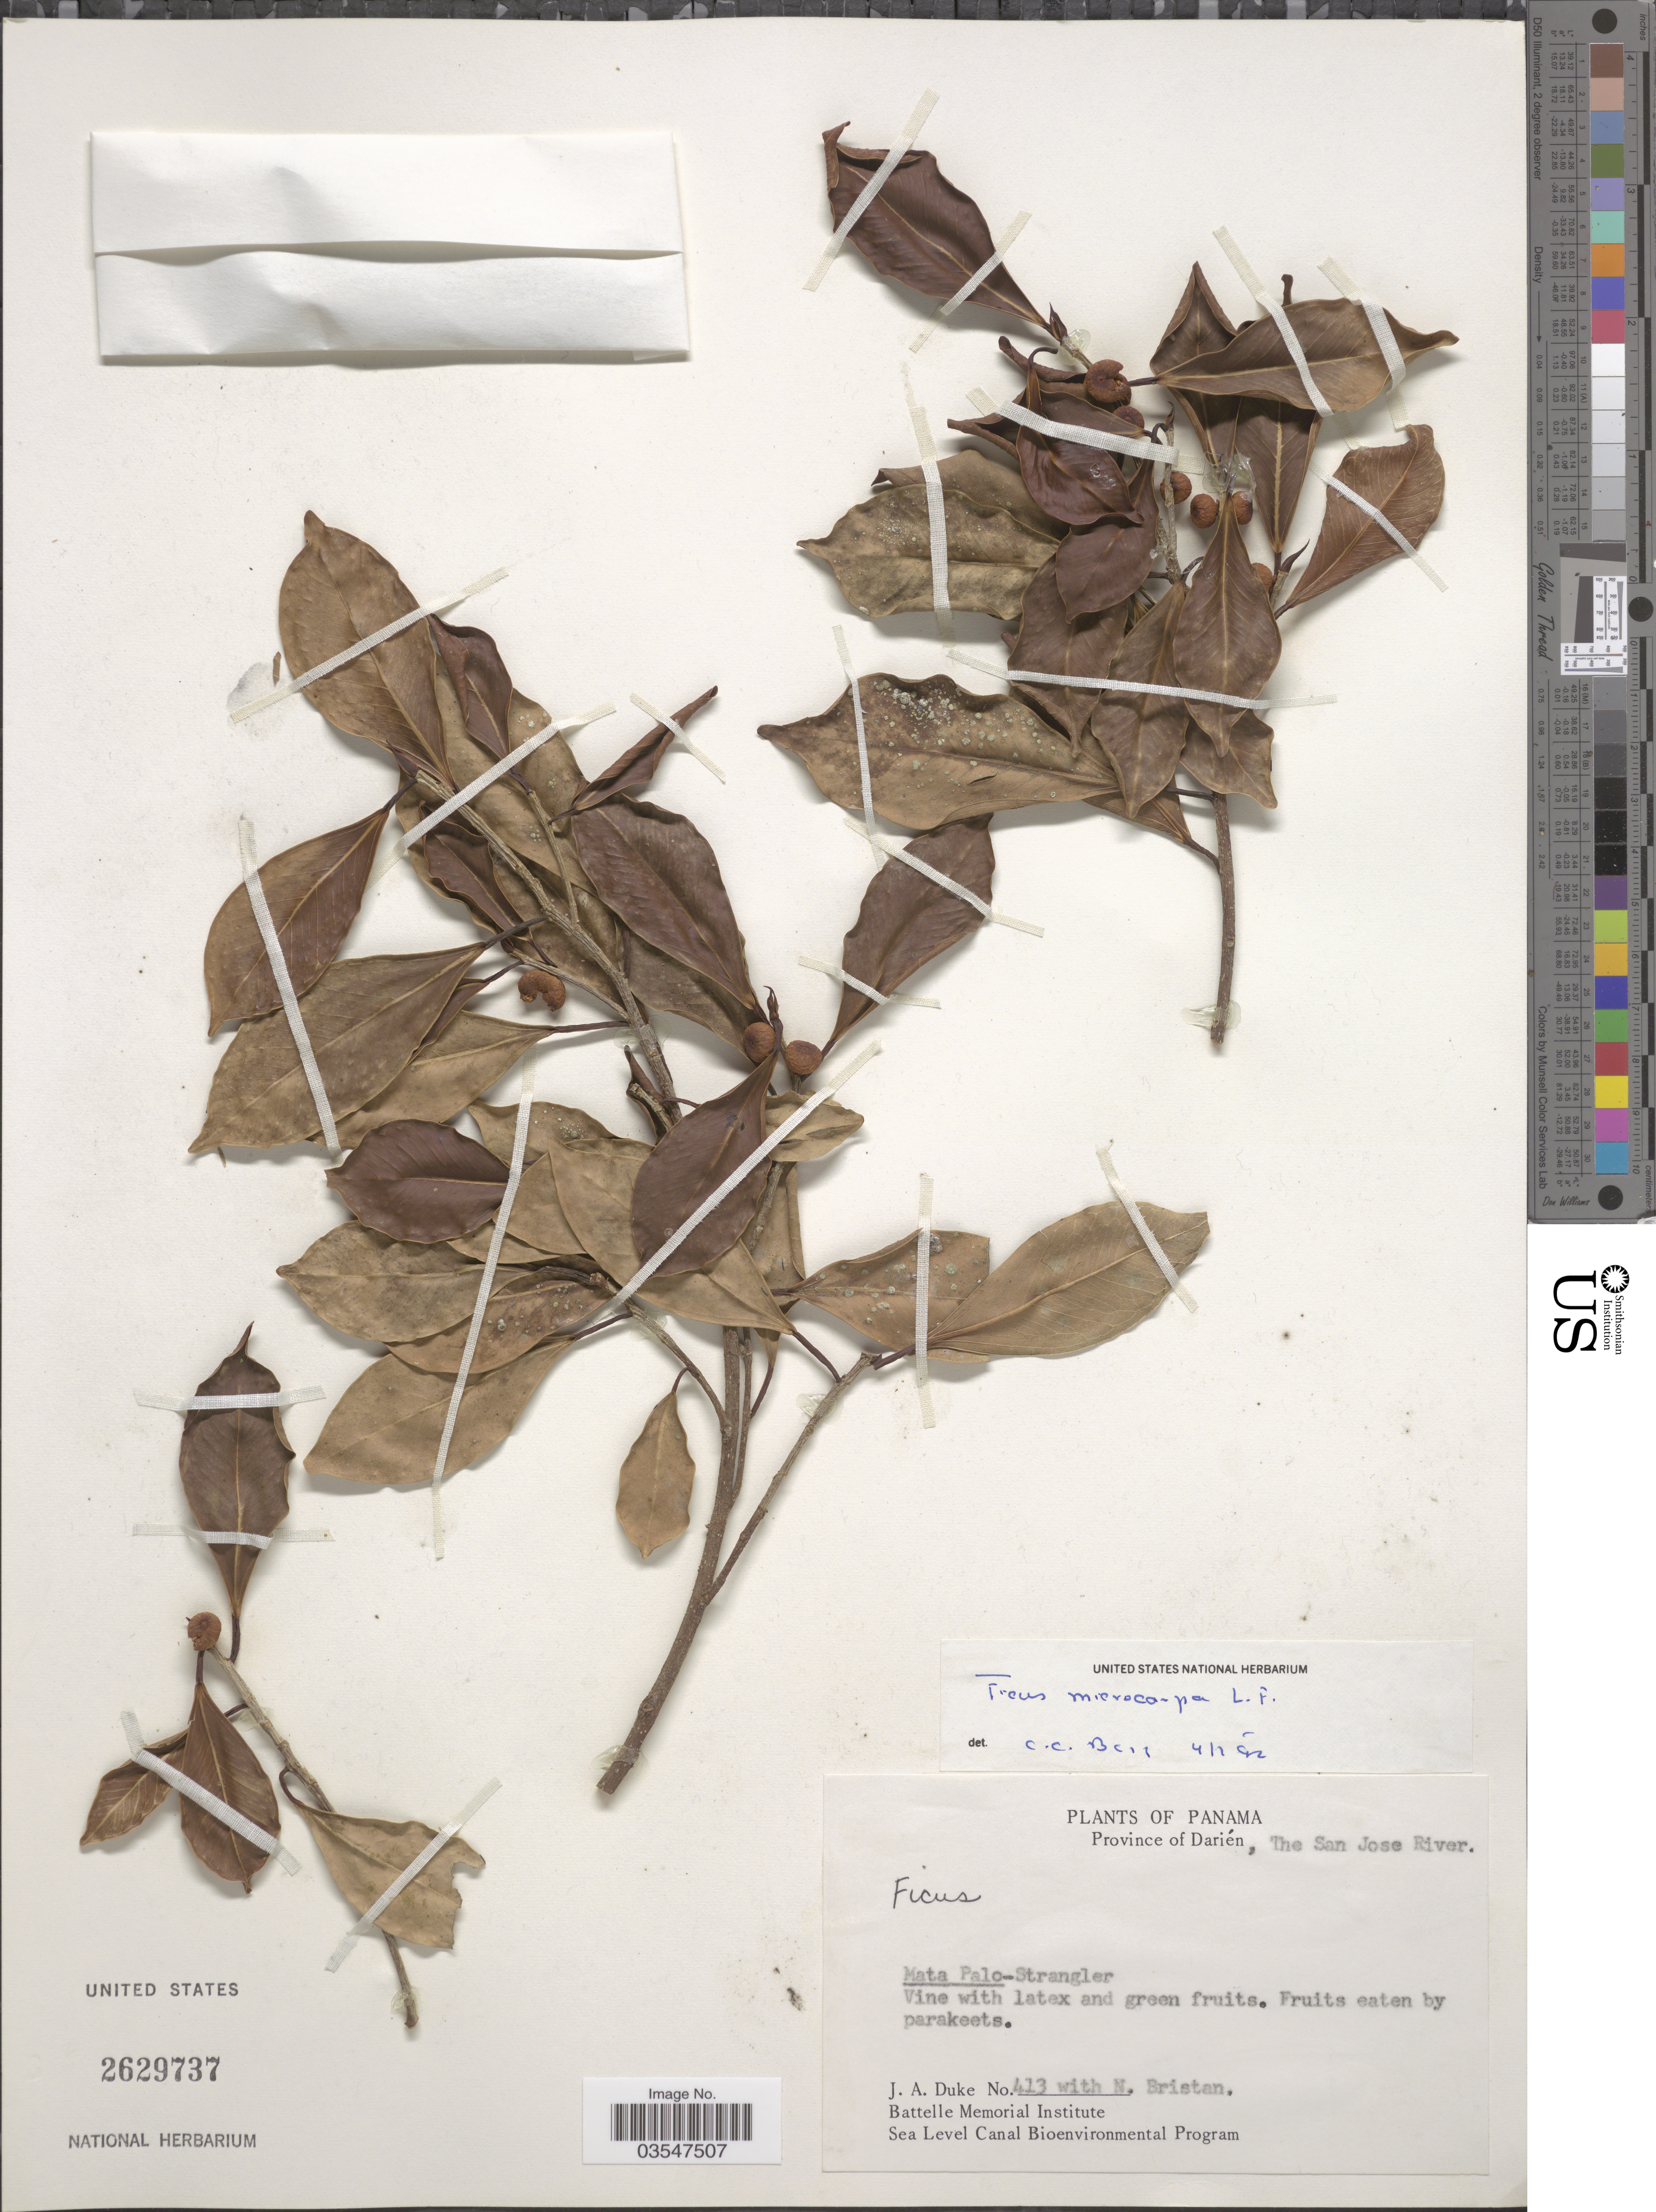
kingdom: Plantae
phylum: Tracheophyta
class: Magnoliopsida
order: Rosales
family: Moraceae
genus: Ficus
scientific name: Ficus membranacea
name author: C. Wright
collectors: J. A. Duke & N. Bristan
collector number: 413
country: Panama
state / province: Darien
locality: The San Jose River.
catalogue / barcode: US 2629737